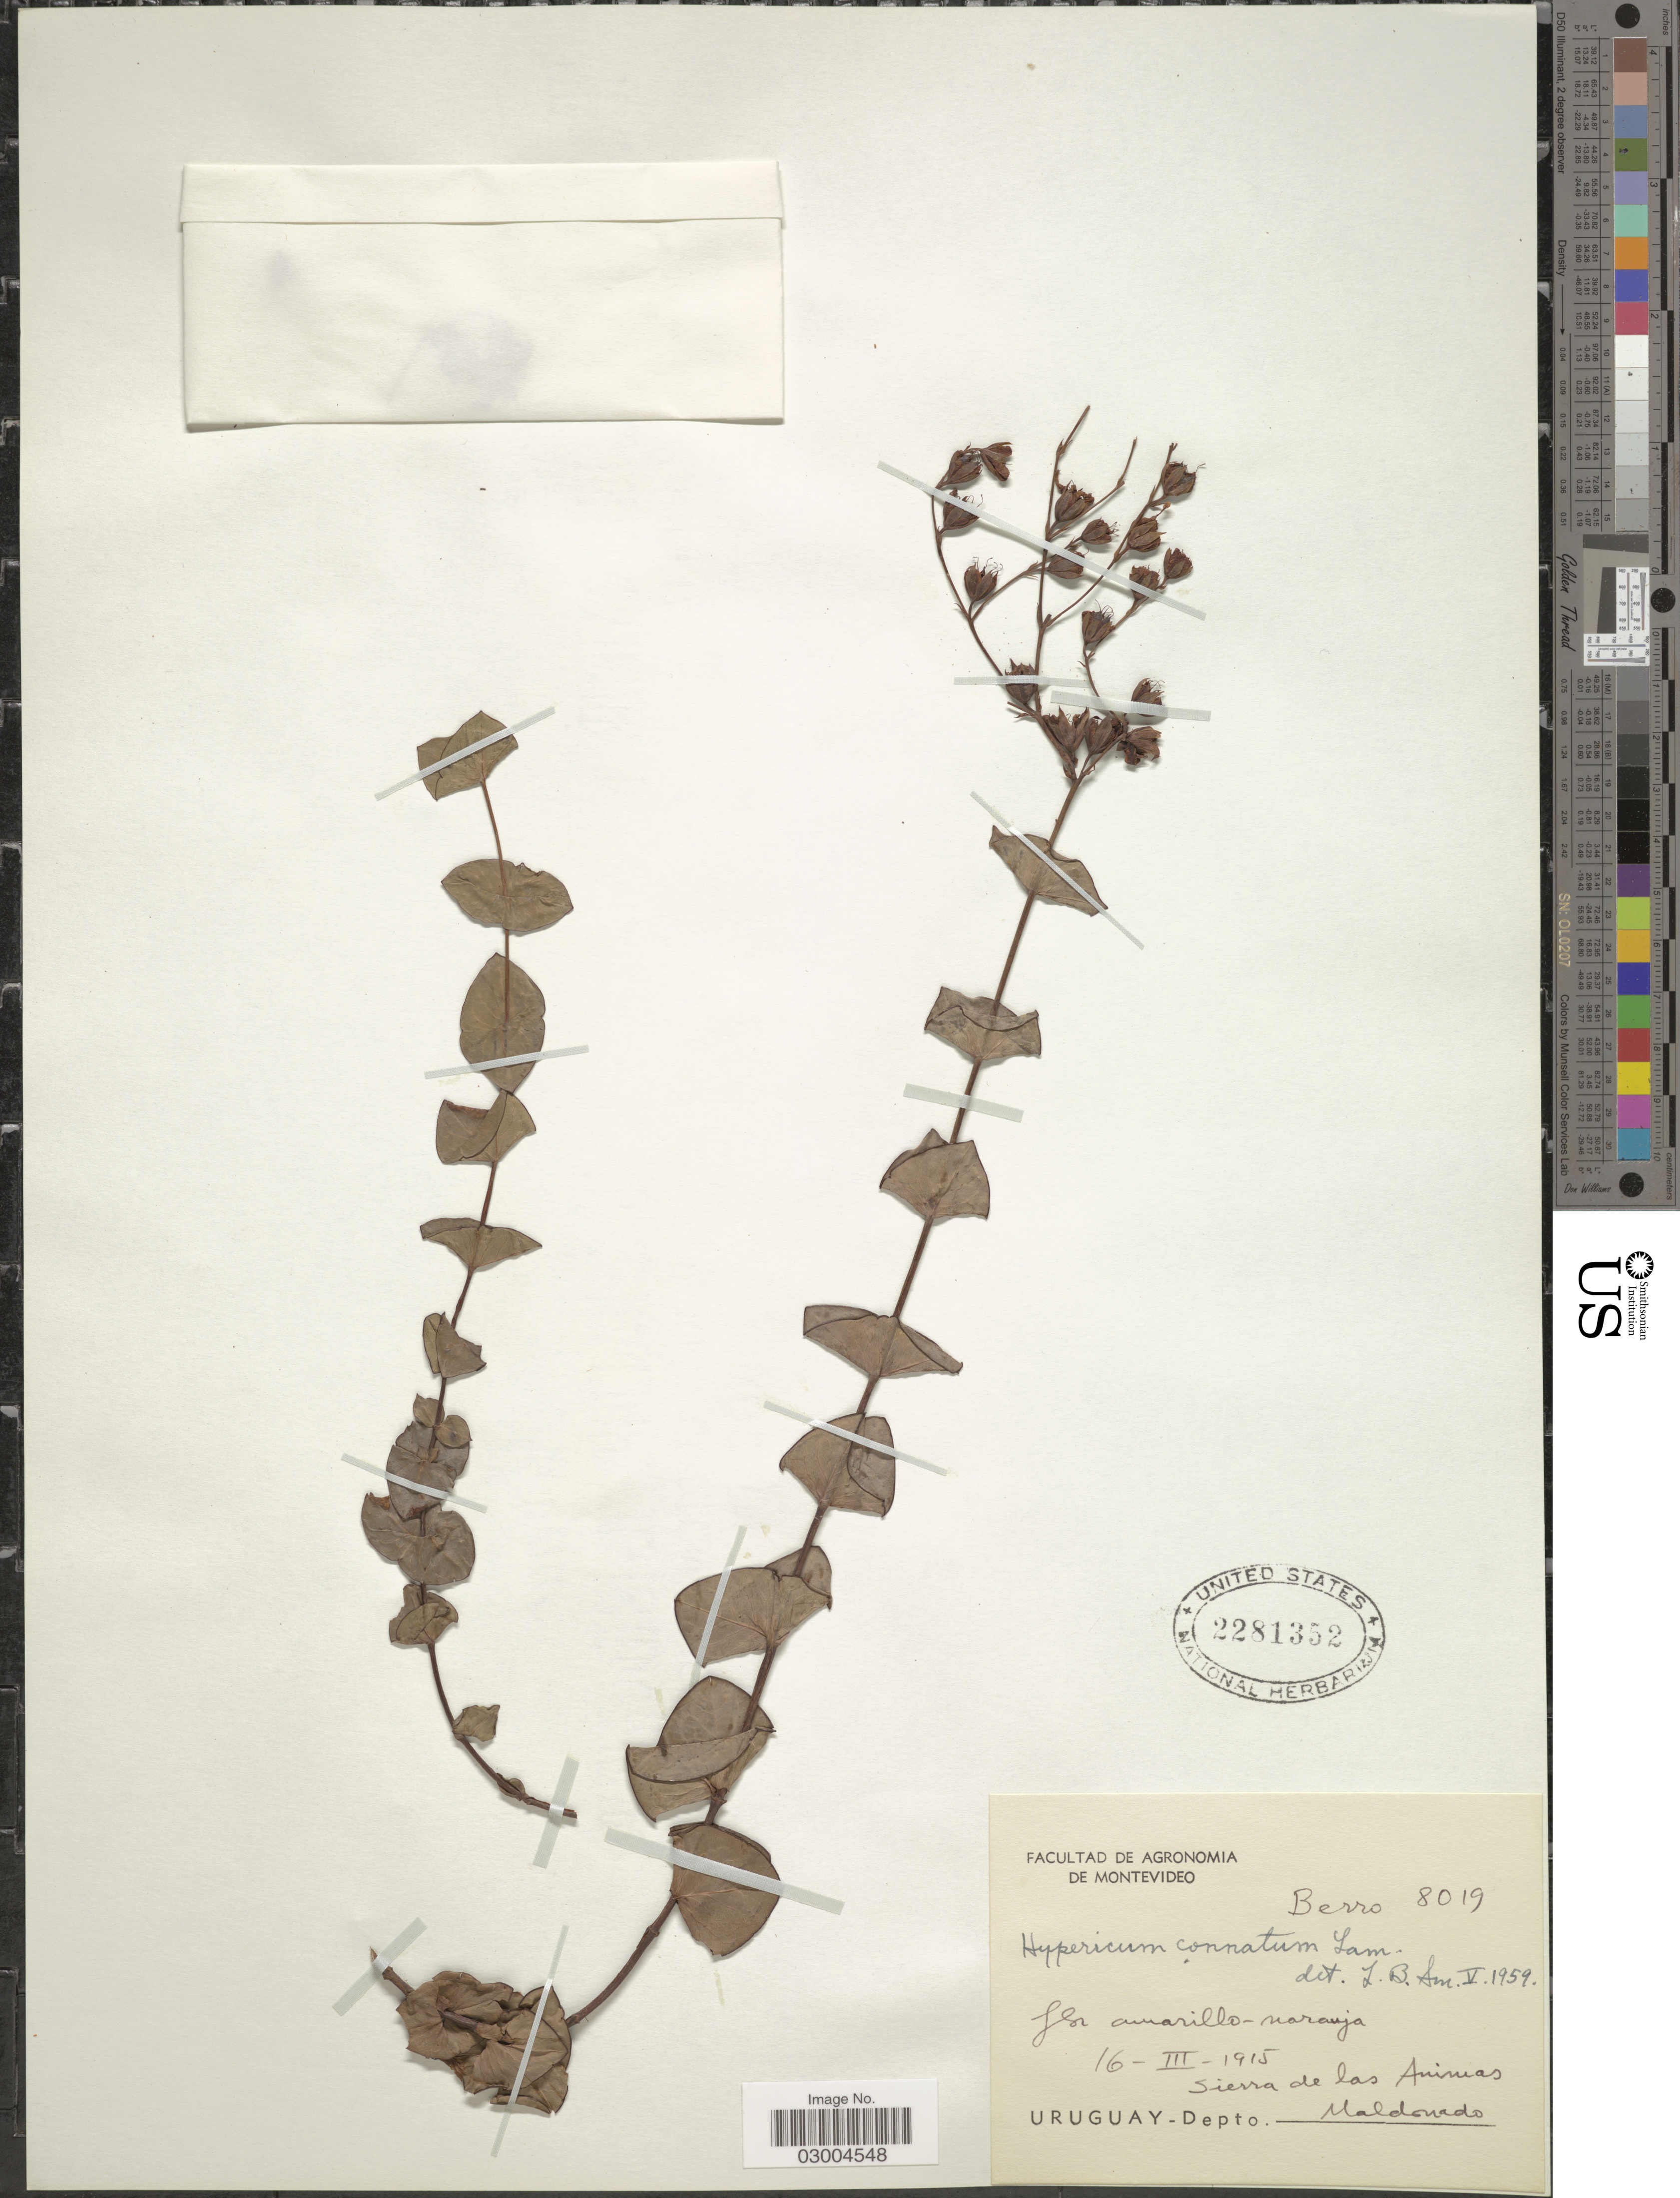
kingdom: Plantae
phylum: Tracheophyta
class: Magnoliopsida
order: Malpighiales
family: Hypericaceae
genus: Hypericum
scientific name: Hypericum connatum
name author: Lam.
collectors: Berro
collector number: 8019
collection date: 1915-03-16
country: Uruguay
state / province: Maldonado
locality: Sierra de las Animas. Depto. Maldonado.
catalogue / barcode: US 2281352